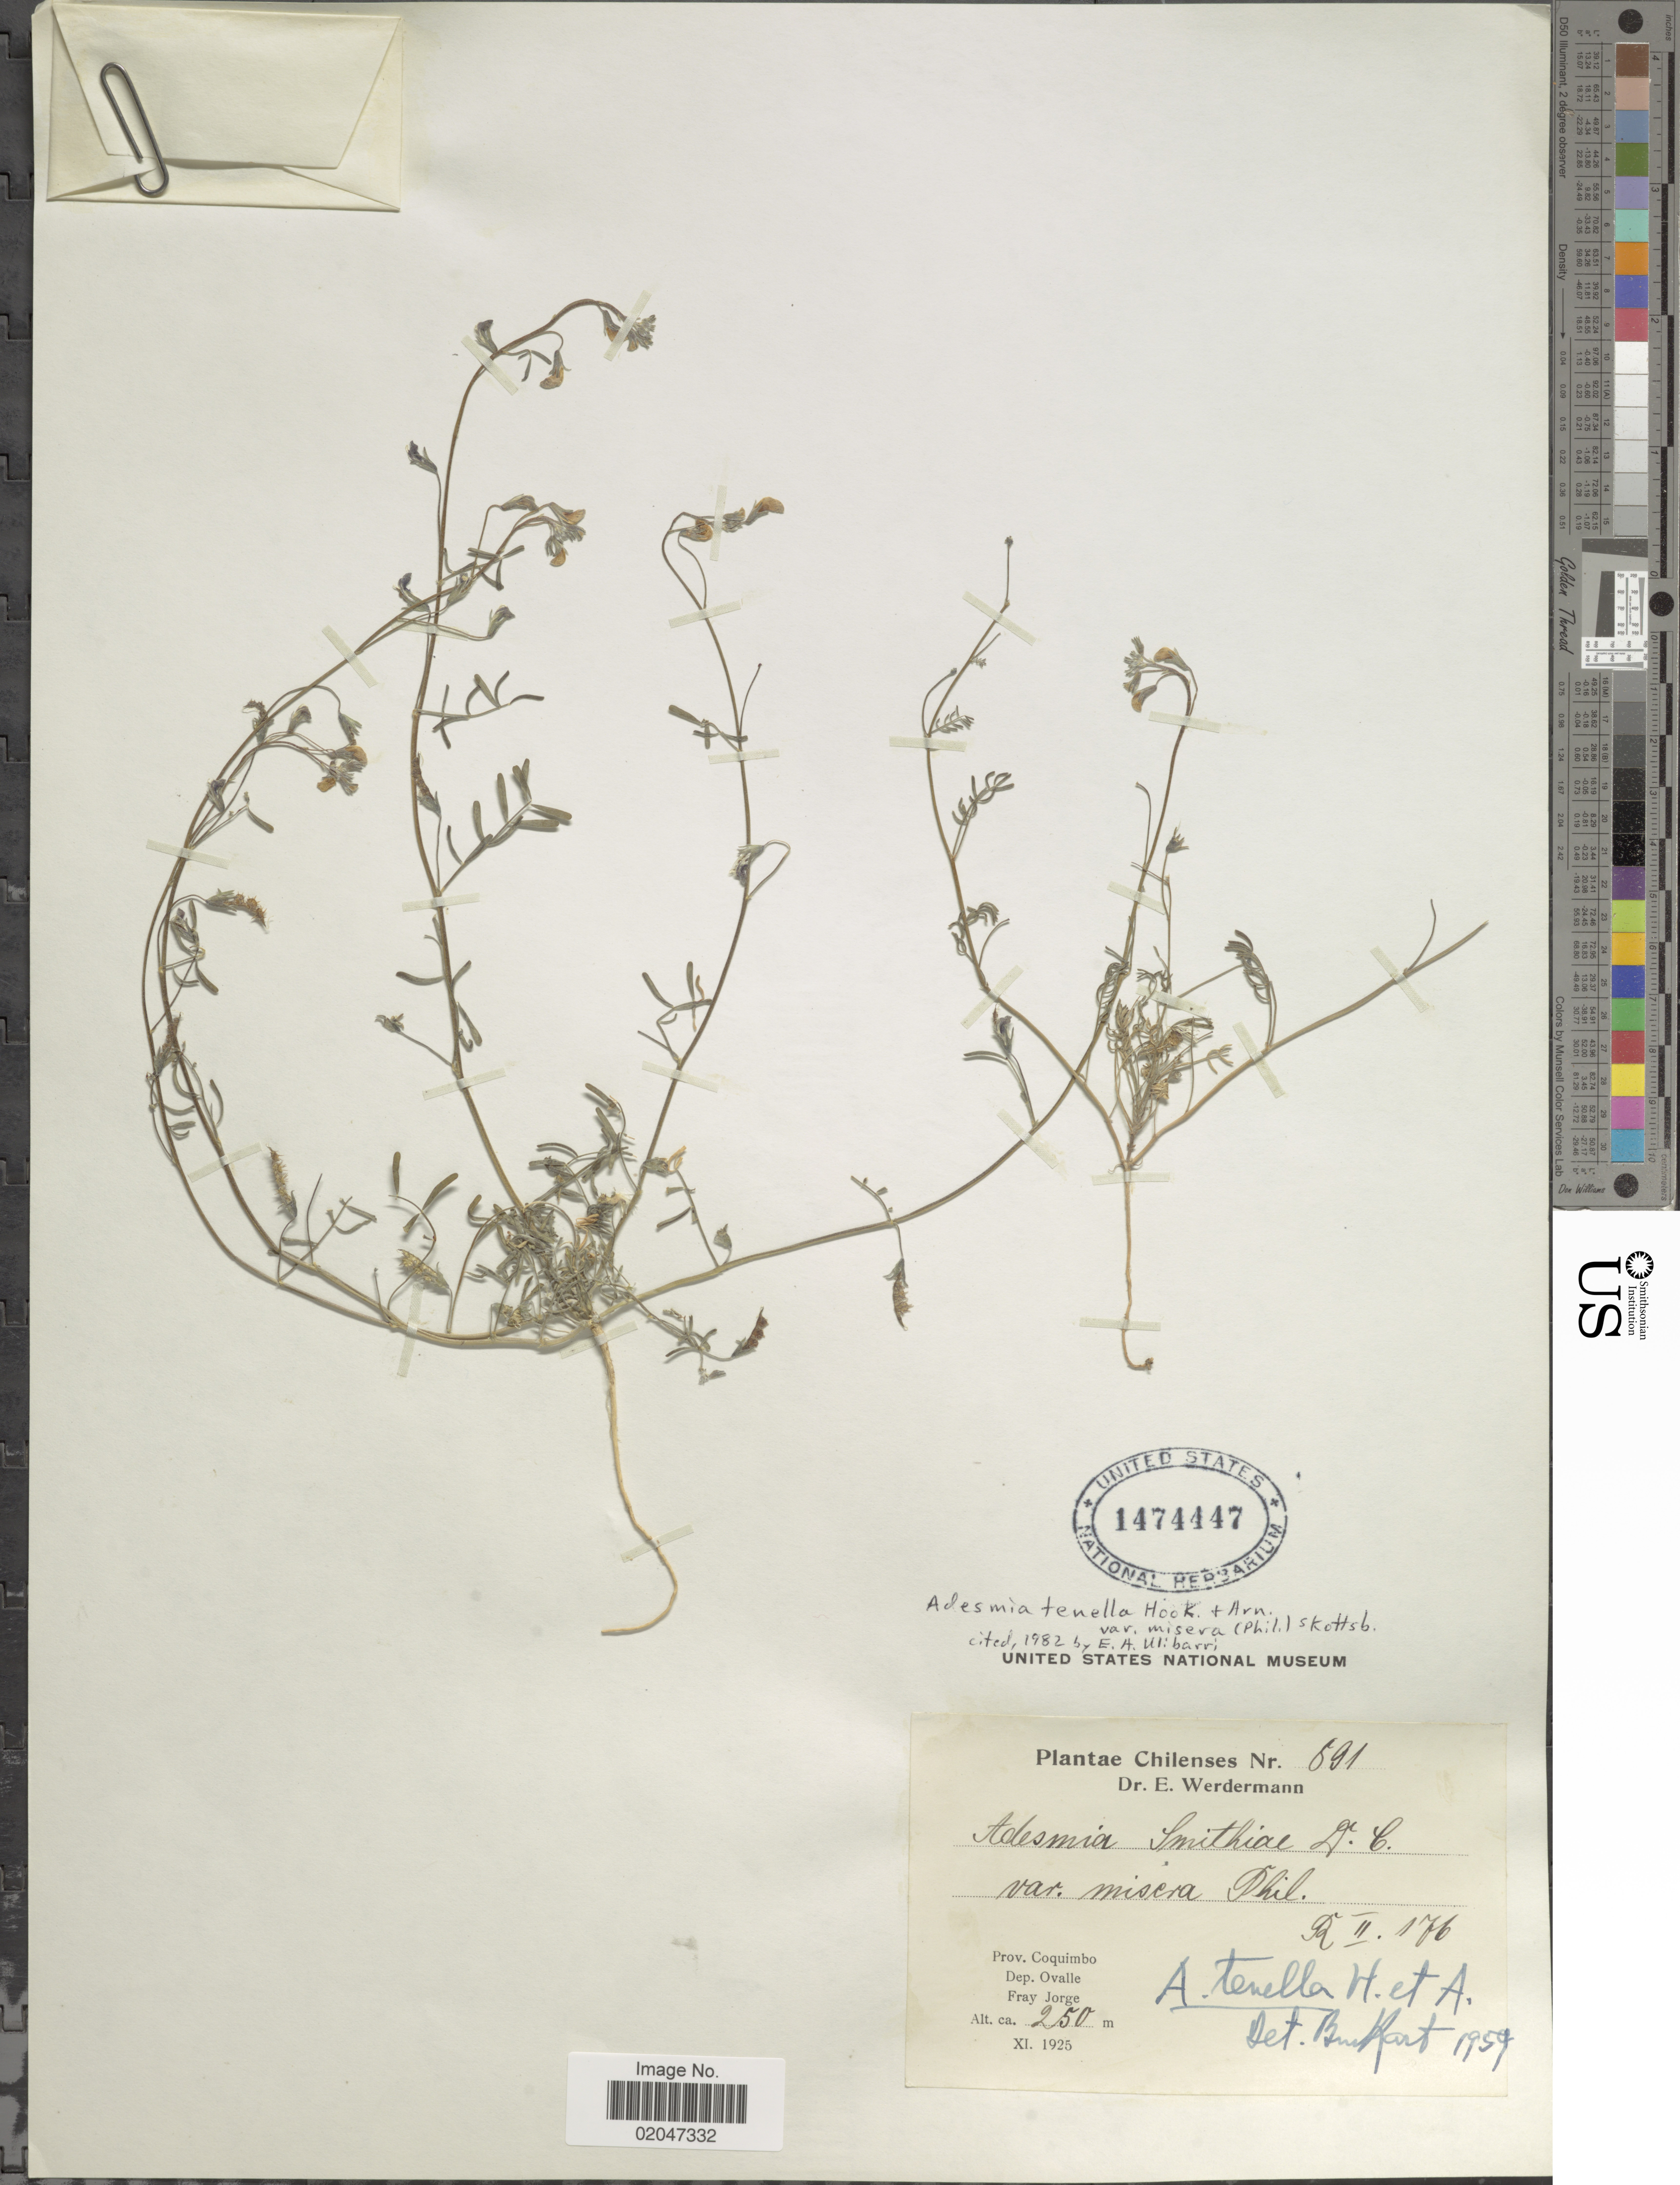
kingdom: Plantae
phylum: Tracheophyta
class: Magnoliopsida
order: Fabales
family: Fabaceae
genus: Adesmia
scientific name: Adesmia tenella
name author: Hook. & Arn.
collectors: E. Werdermann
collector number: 891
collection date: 1925-11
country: Chile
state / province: Coquimbo (IV)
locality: Prov. Coquimbo, Dep Ovalle, Fray Jorge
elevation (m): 250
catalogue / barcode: US 1474447